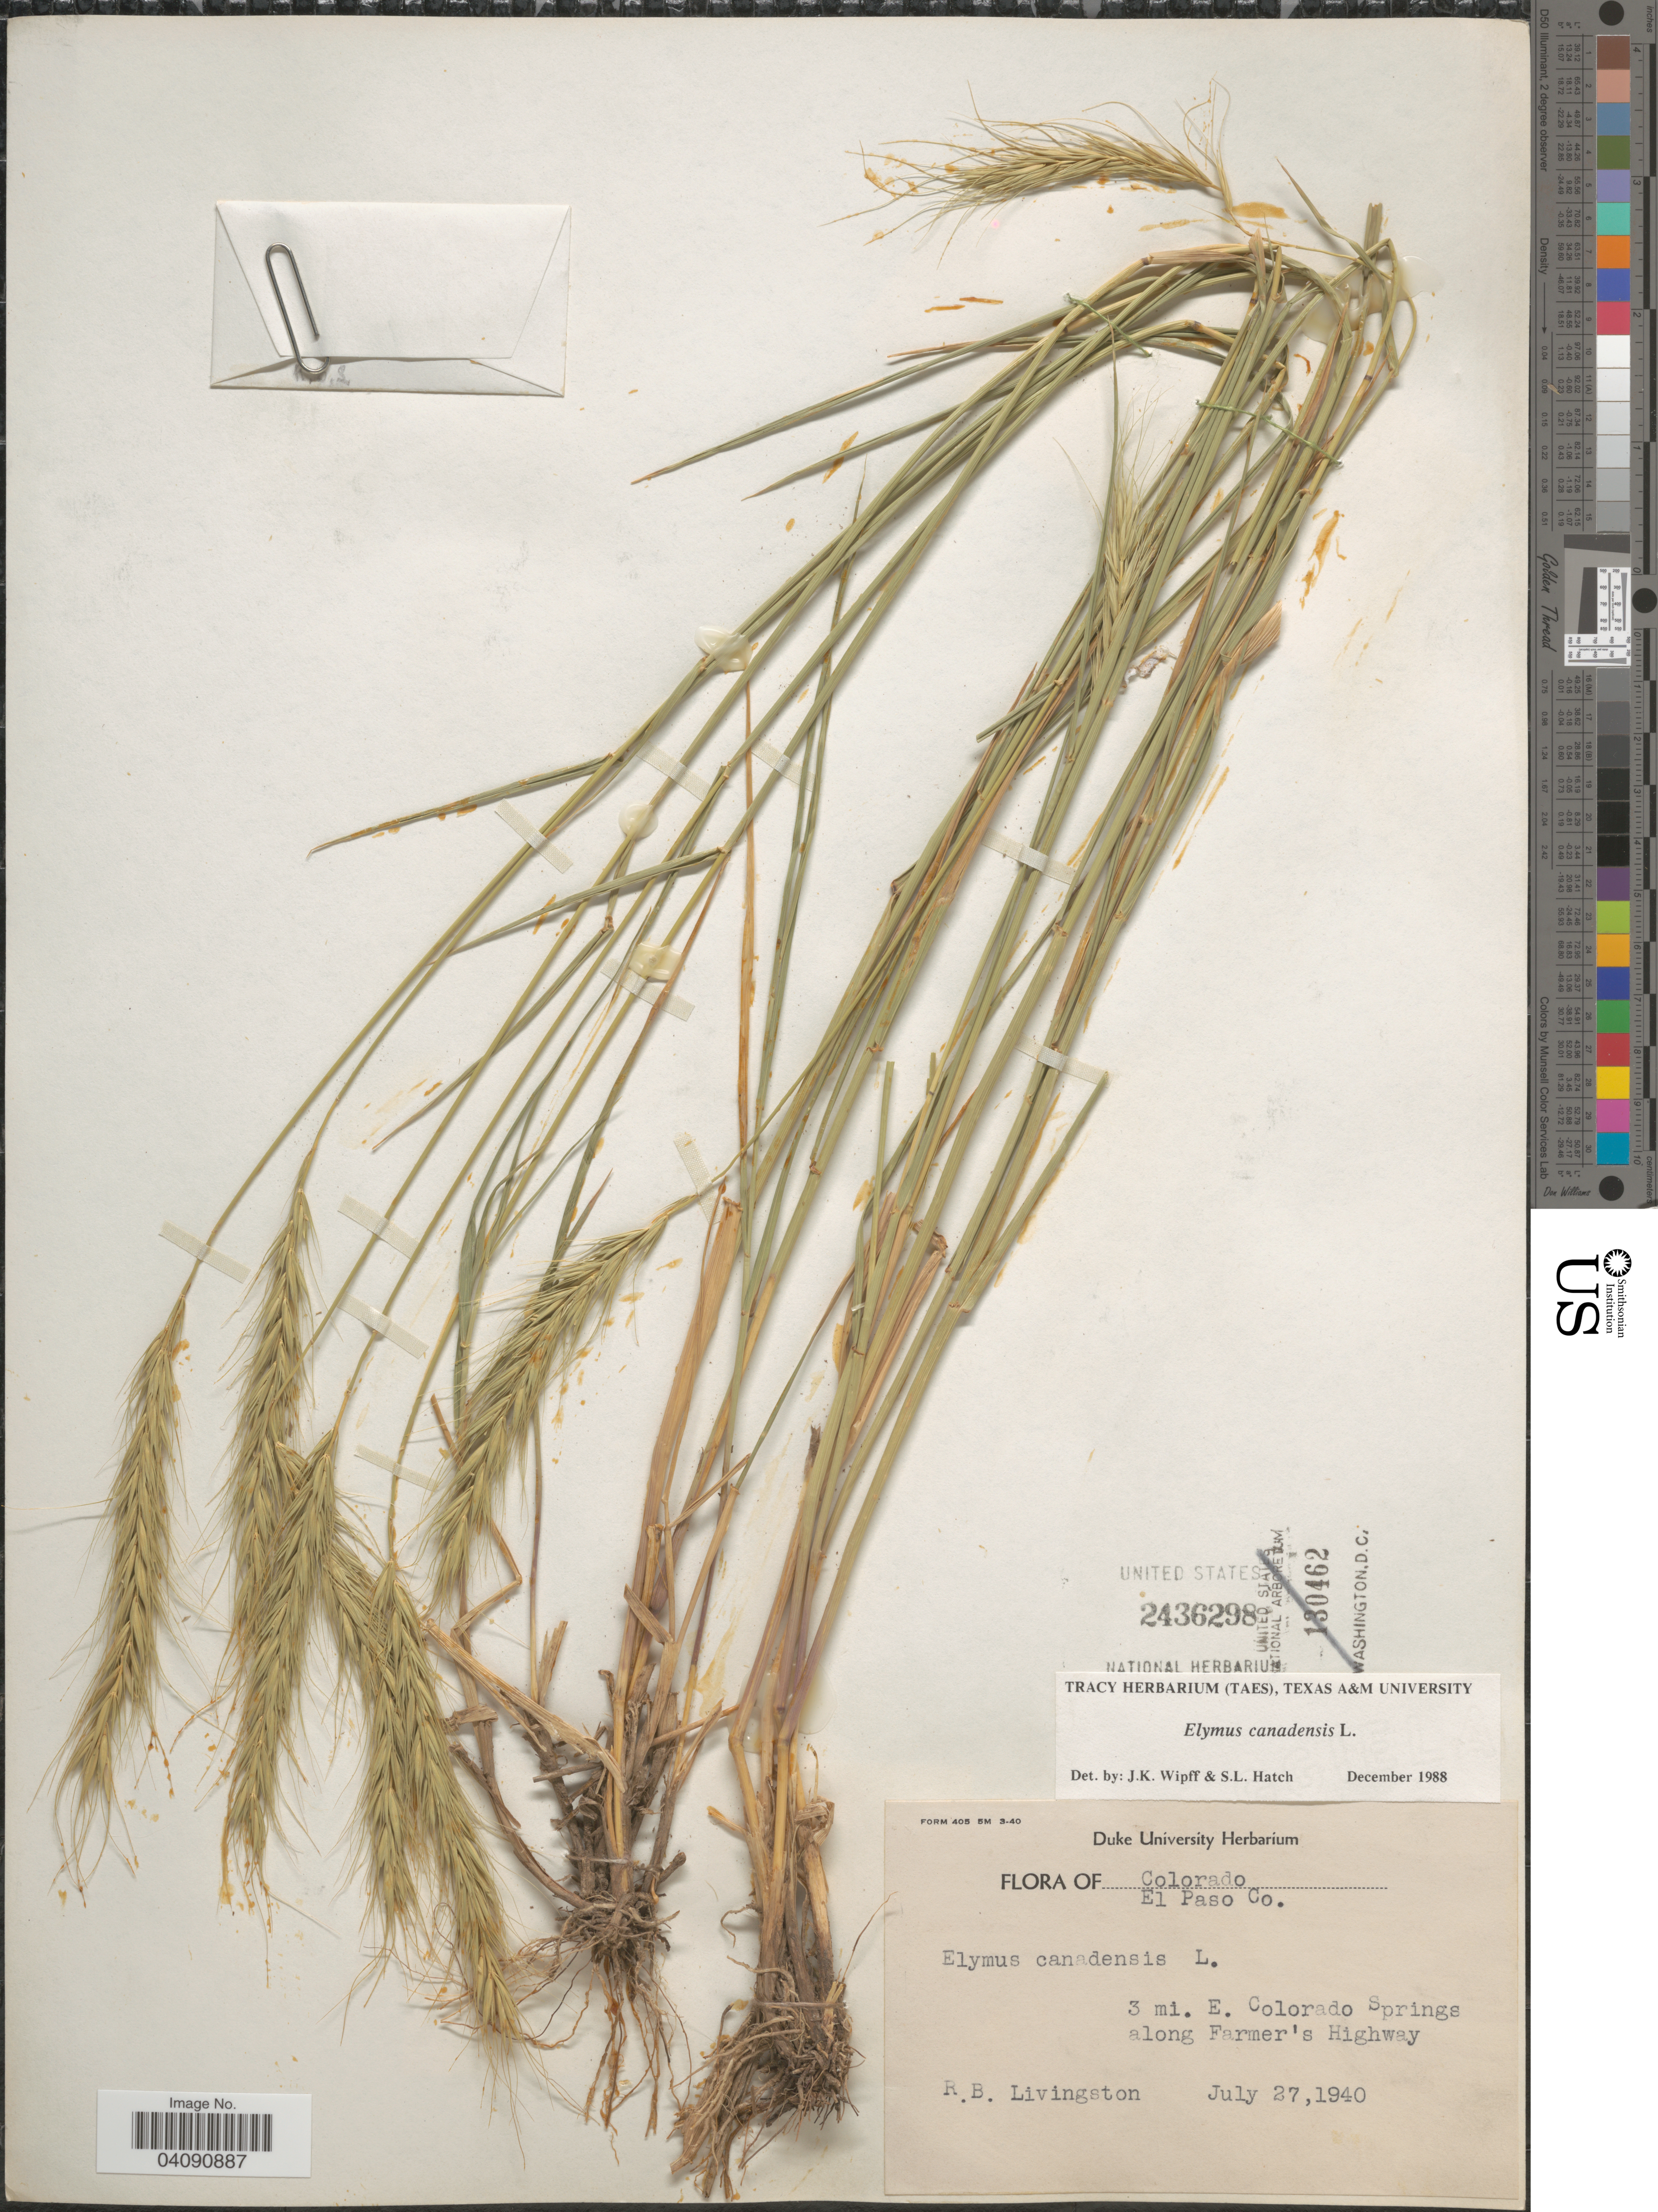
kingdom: Plantae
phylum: Tracheophyta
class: Liliopsida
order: Poales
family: Poaceae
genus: Elymus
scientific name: Elymus canadensis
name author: L.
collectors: R. Livingston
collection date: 1940-07-27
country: United States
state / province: Colorado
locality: El Paso Co. 3 mi. E. Colorado Springs along Farmer's Highway.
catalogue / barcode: US 2436298